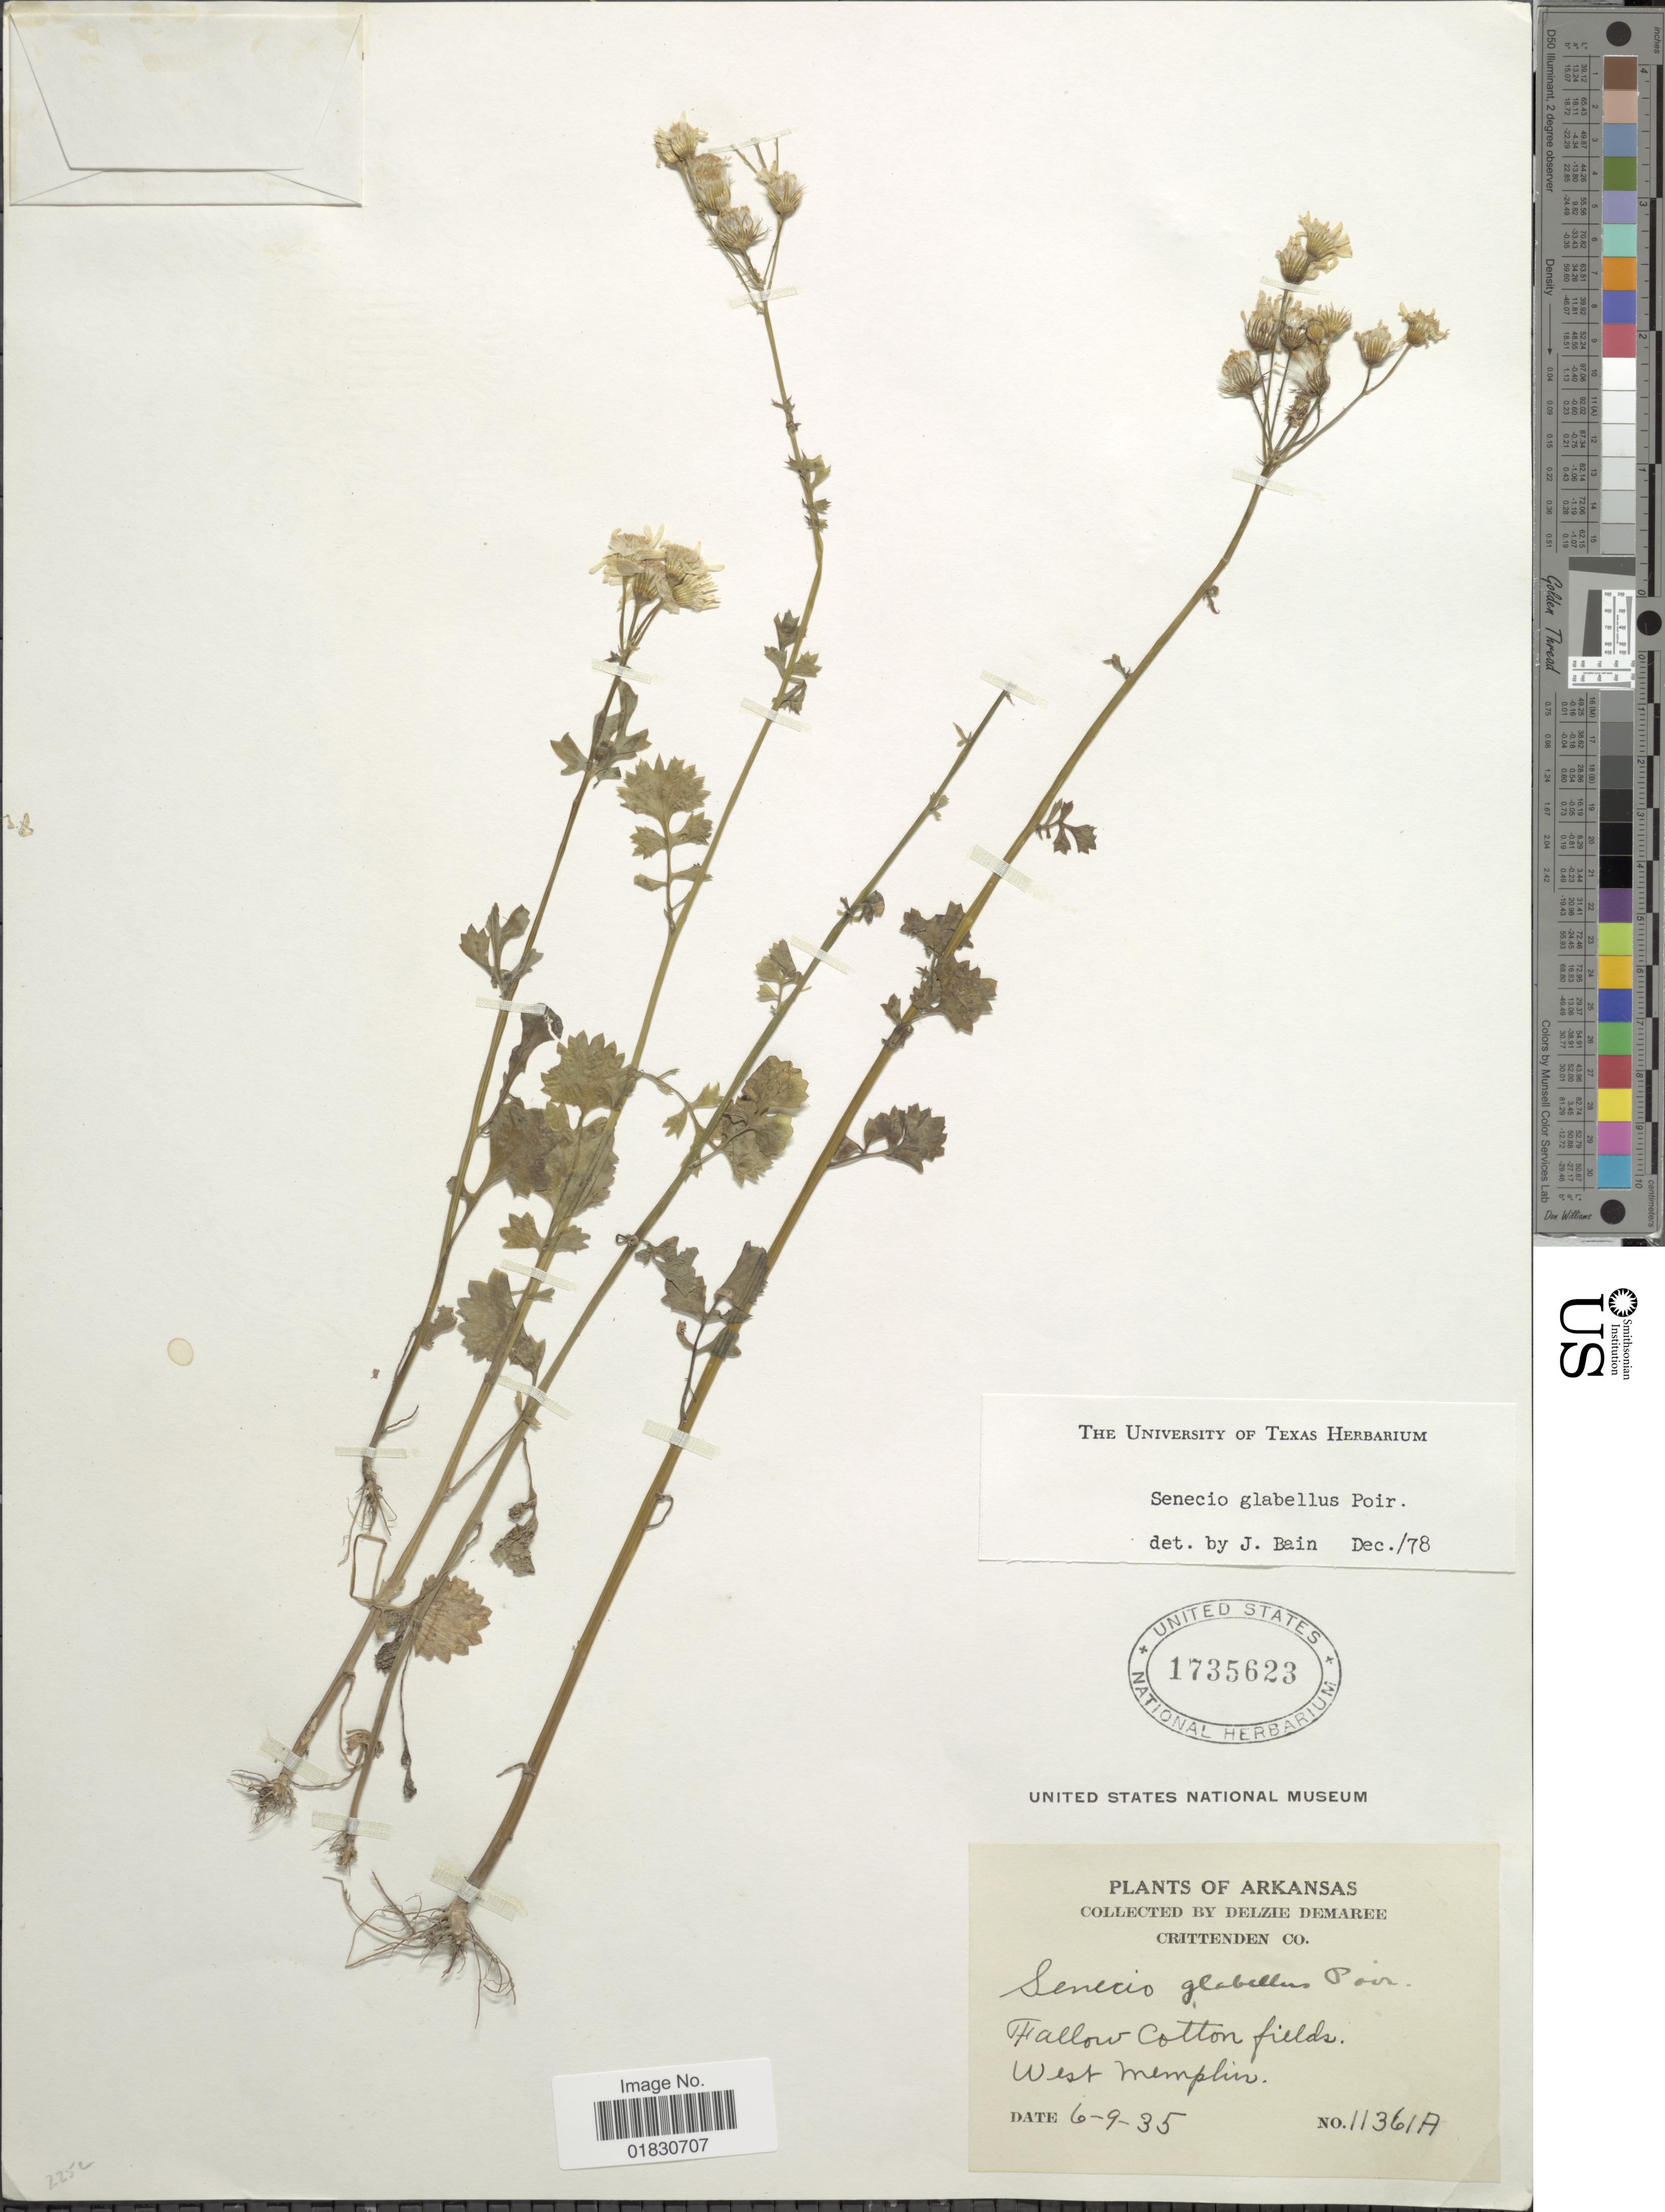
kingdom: Plantae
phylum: Tracheophyta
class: Magnoliopsida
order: Asterales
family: Asteraceae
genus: Packera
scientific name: Packera glabella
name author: (Poir.) C. Jeffrey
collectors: D. Demaree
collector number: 11361A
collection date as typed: Transcribed d/m/y: 9/6/35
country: United States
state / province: Arkansas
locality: Crittenden Co., Fallow Cotton fields, West Memplin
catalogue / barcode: US 1735623